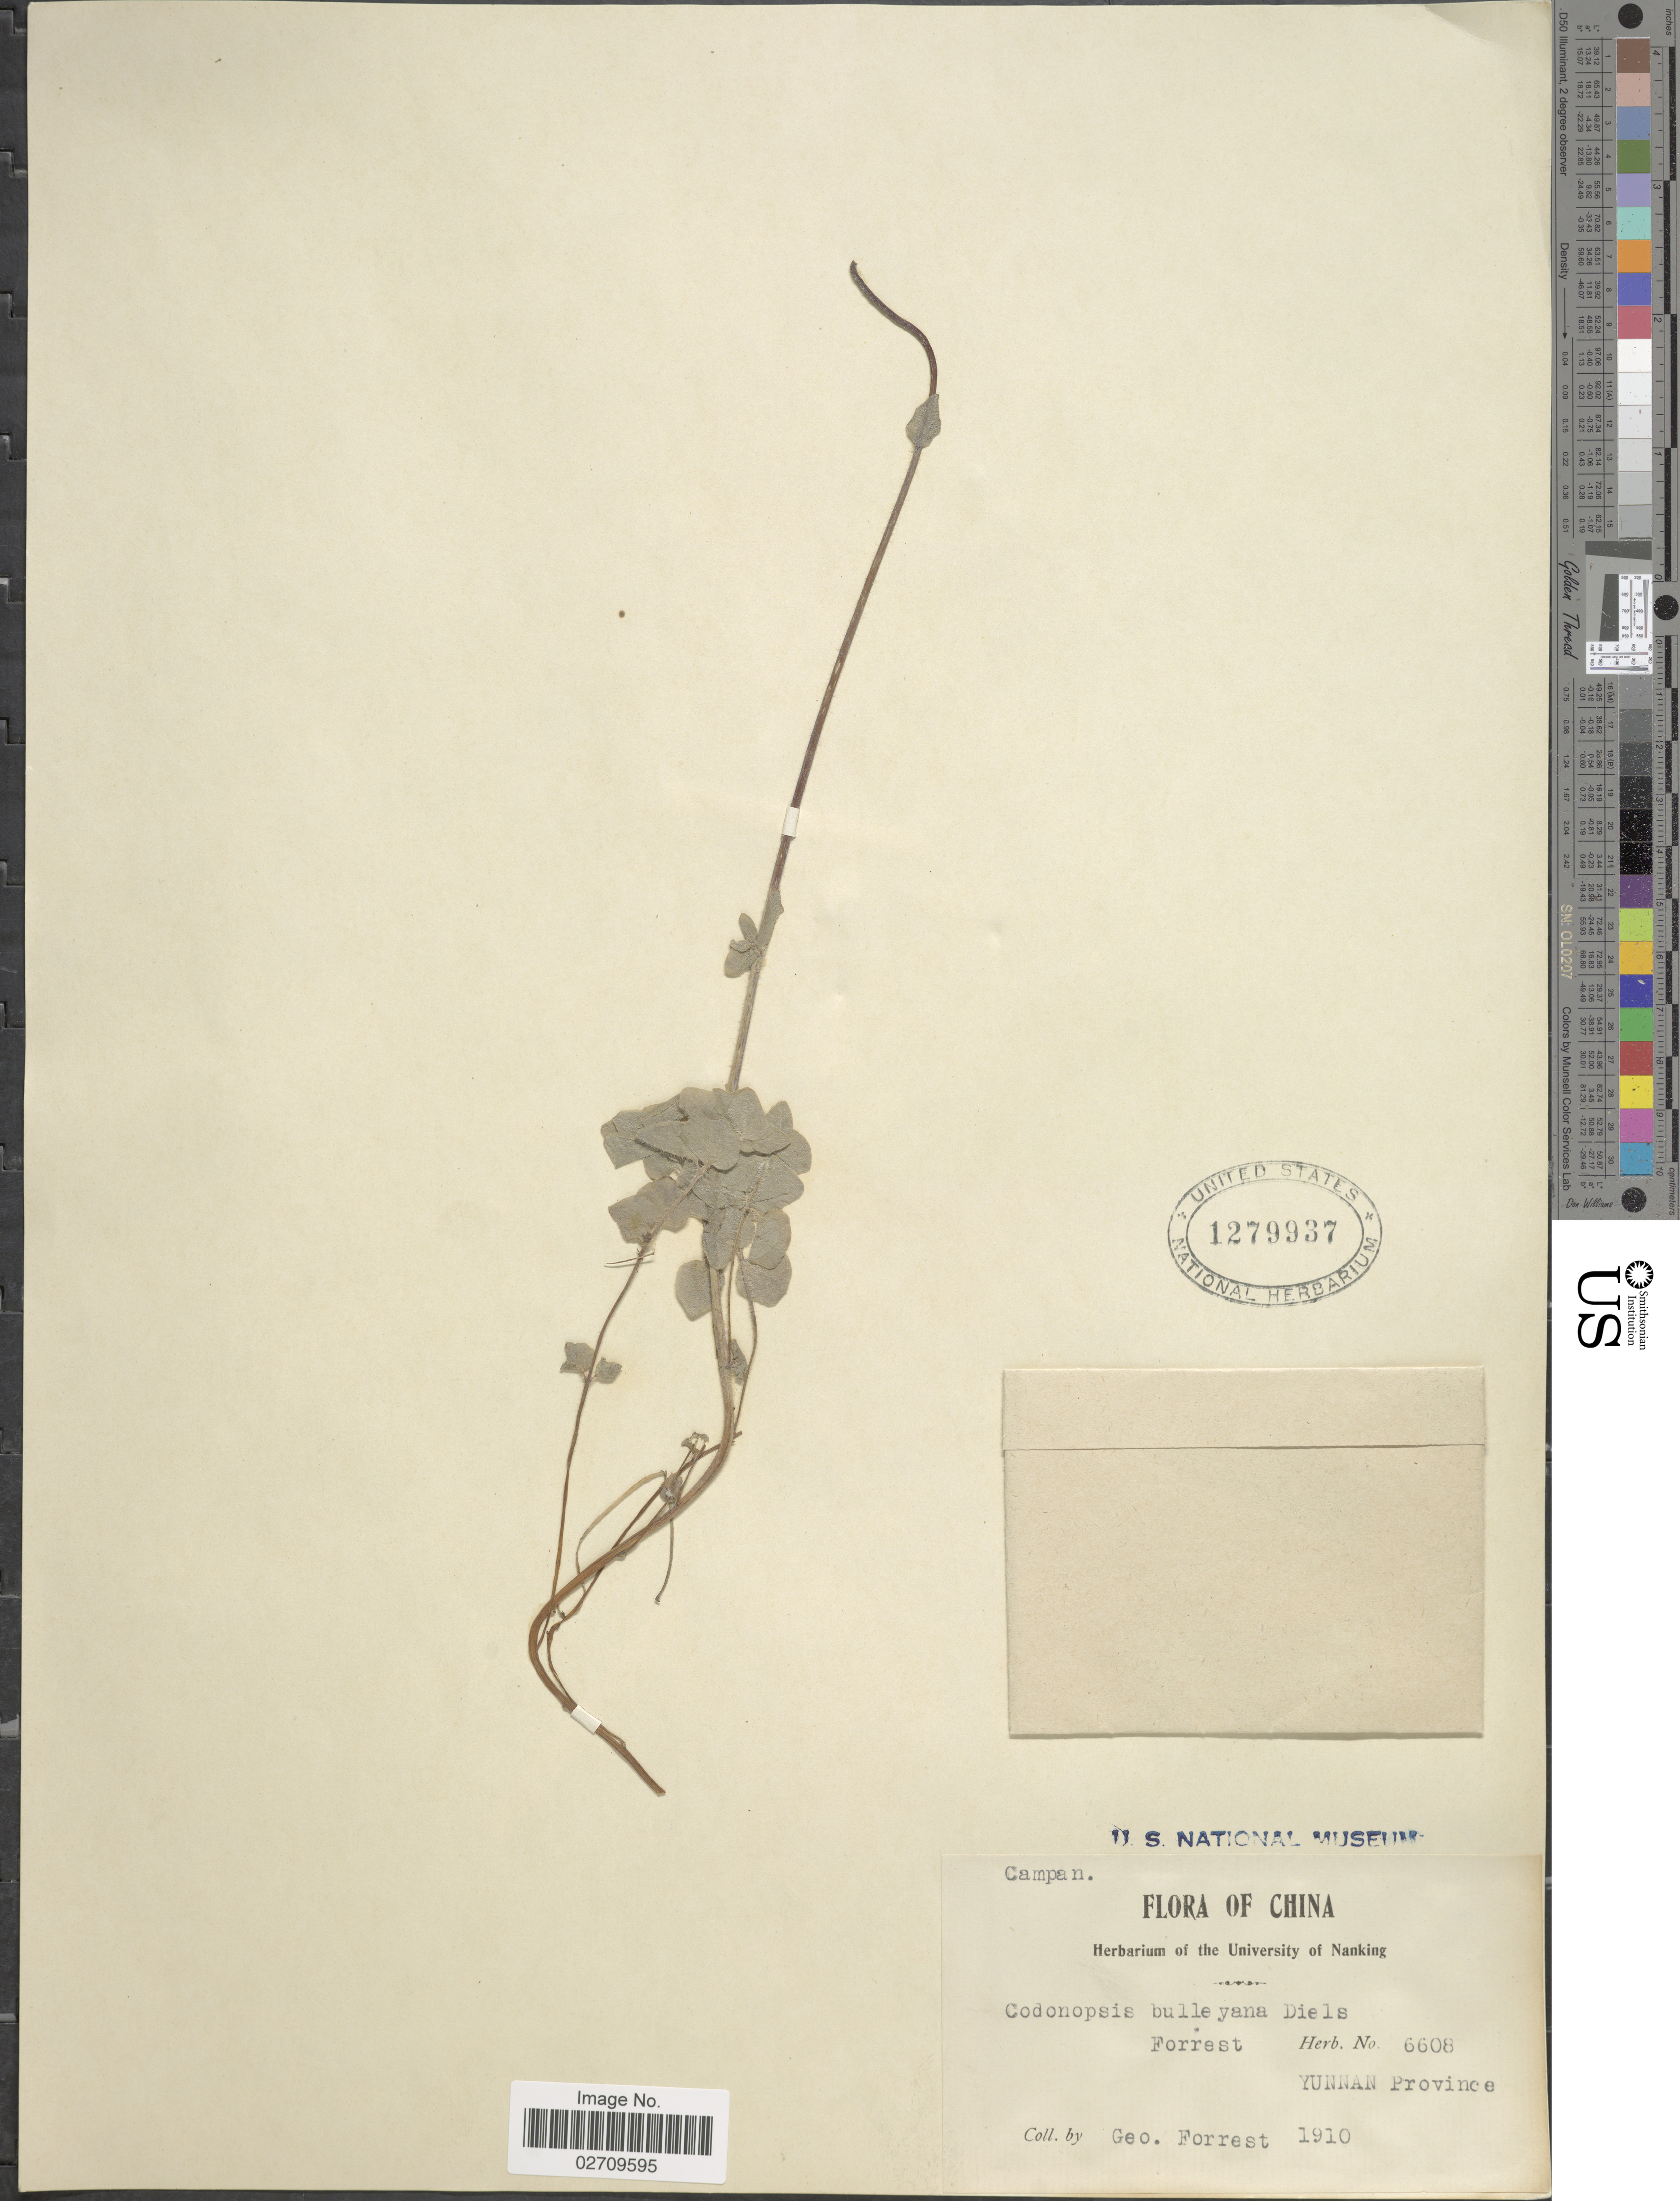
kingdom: Plantae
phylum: Tracheophyta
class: Magnoliopsida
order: Asterales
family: Campanulaceae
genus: Codonopsis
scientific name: Codonopsis bulleyana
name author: Forrest ex Diels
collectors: G. Forrest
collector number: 6608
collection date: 1910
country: China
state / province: Yunnan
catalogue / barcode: US 1279937